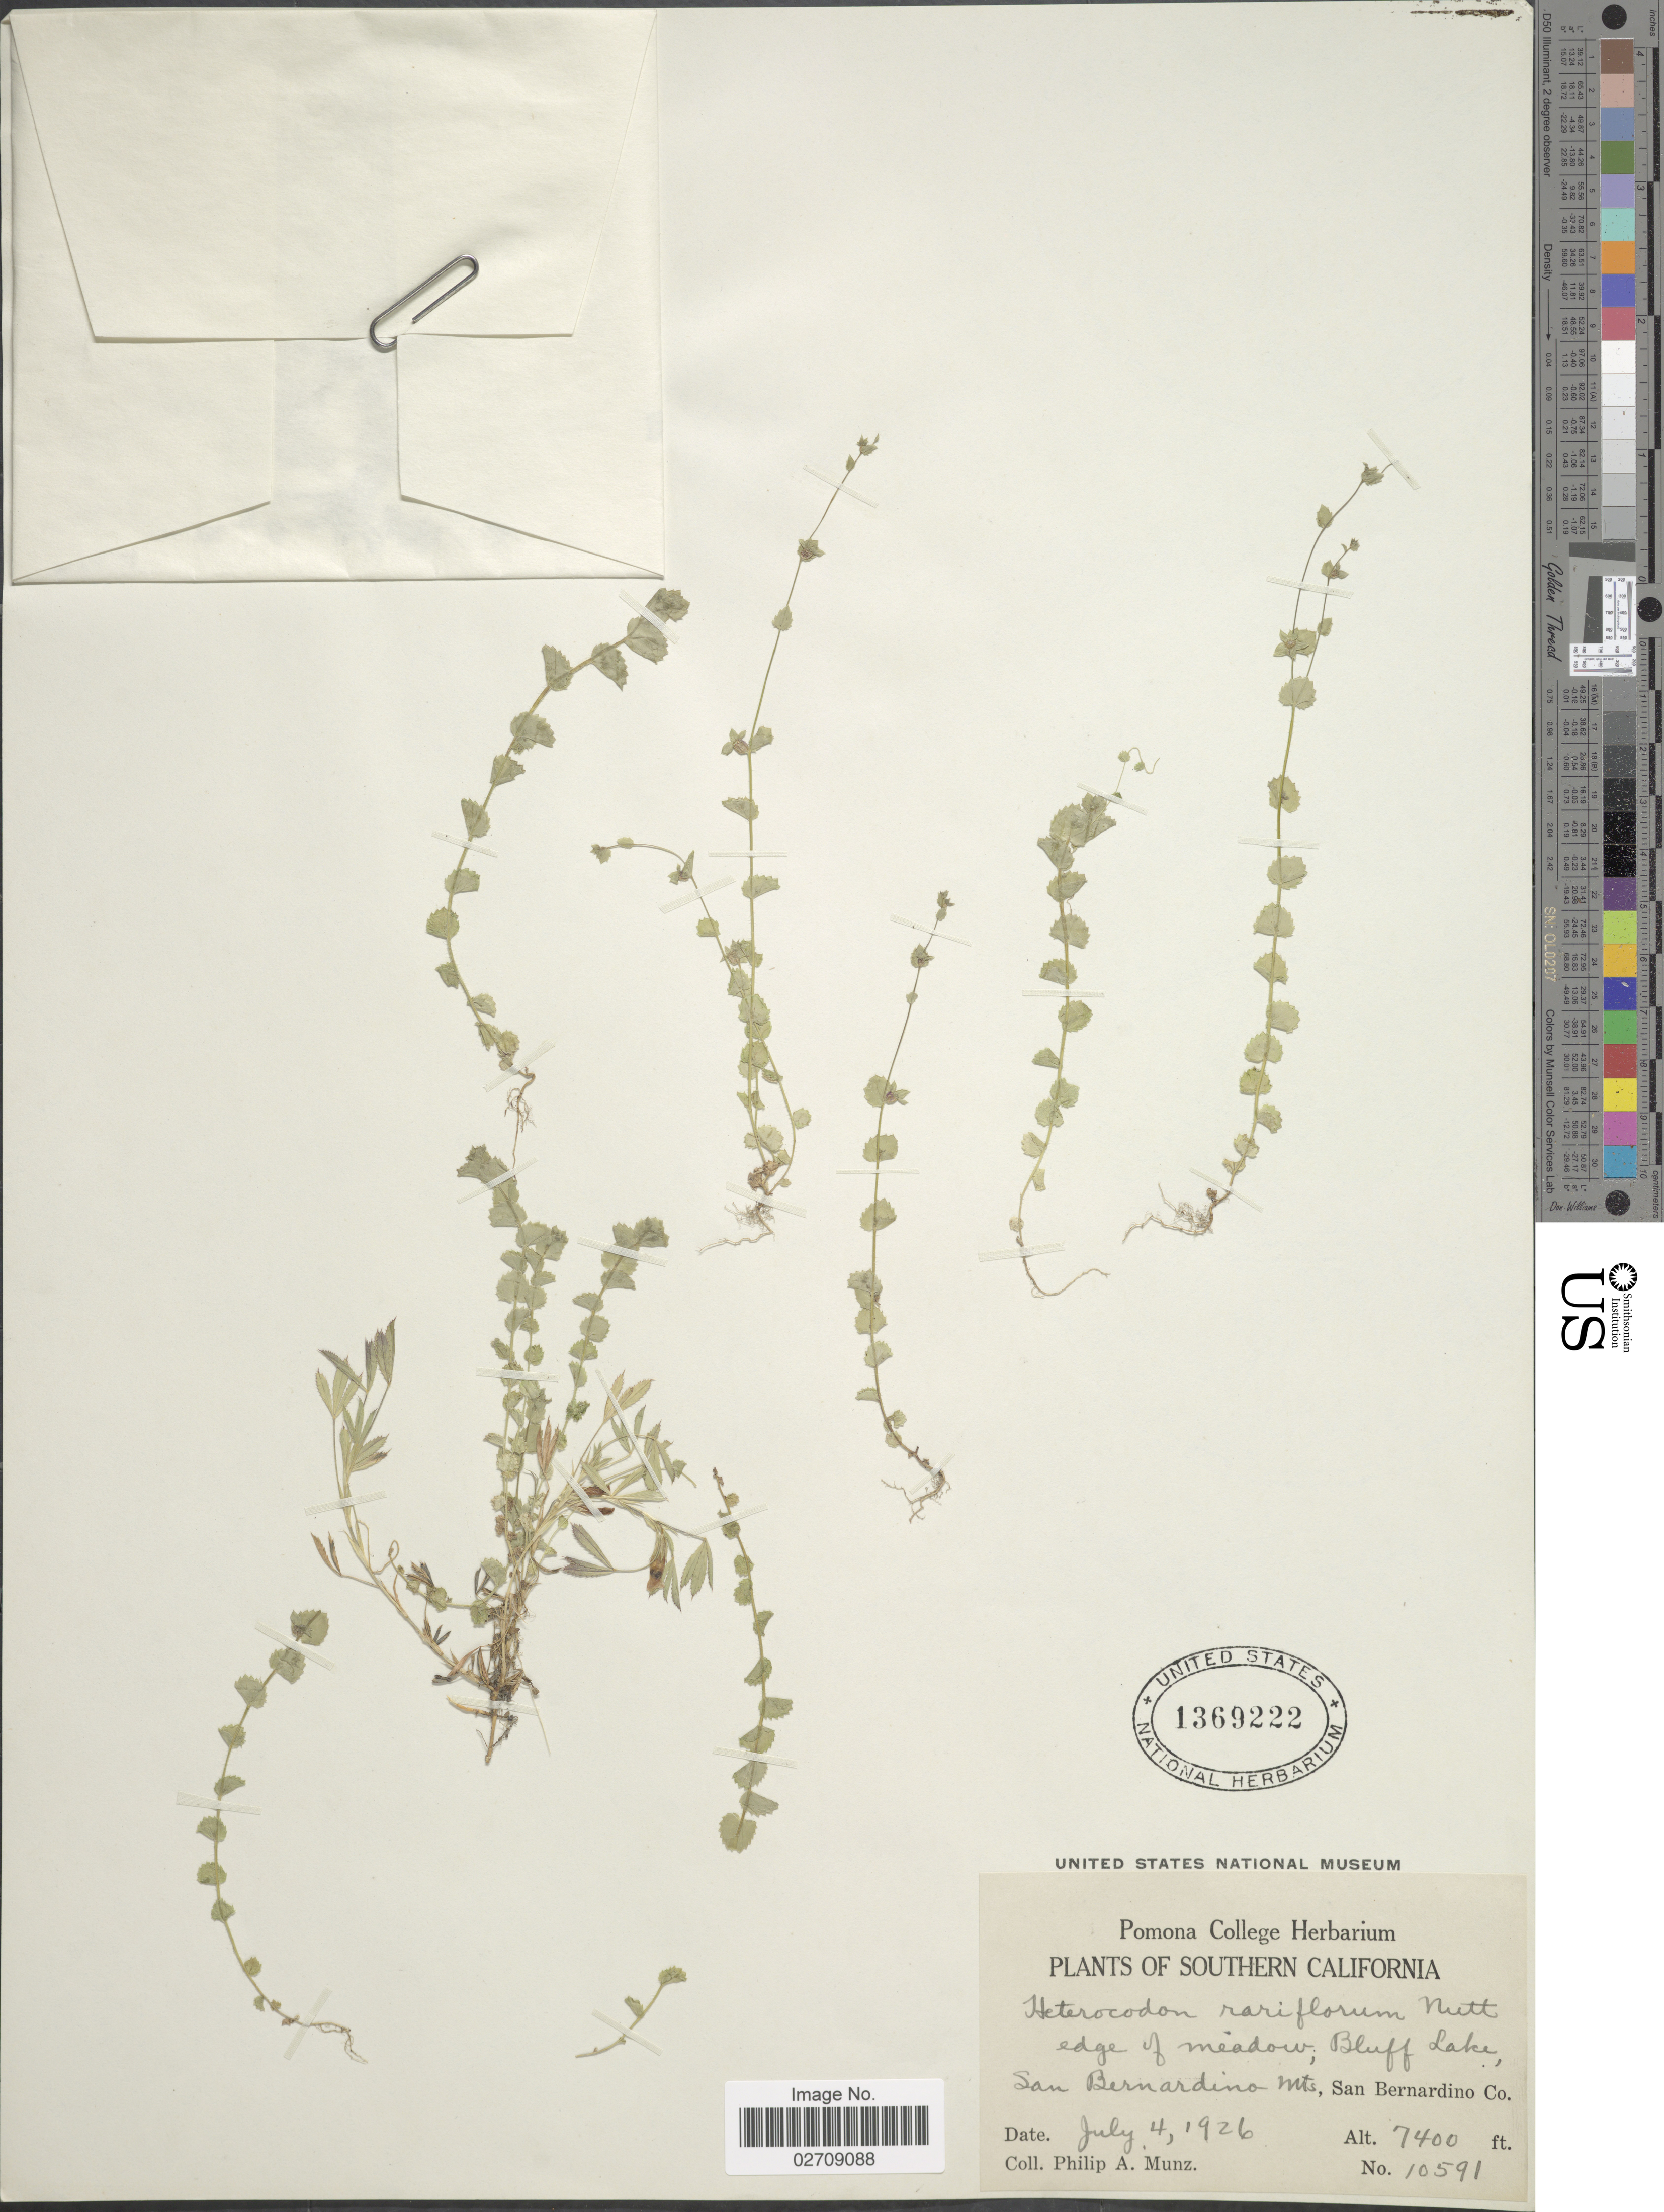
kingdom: Plantae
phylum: Tracheophyta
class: Magnoliopsida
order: Asterales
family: Campanulaceae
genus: Heterocodon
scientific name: Heterocodon rariflorum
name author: Nutt.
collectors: P. A. Munz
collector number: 10591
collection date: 1926-07-04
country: United States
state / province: California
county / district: San Bernardino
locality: Southern California. Bluff Lake, San Bernardino Mts. San Bernardino Co.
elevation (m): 2256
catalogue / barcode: US 1369222